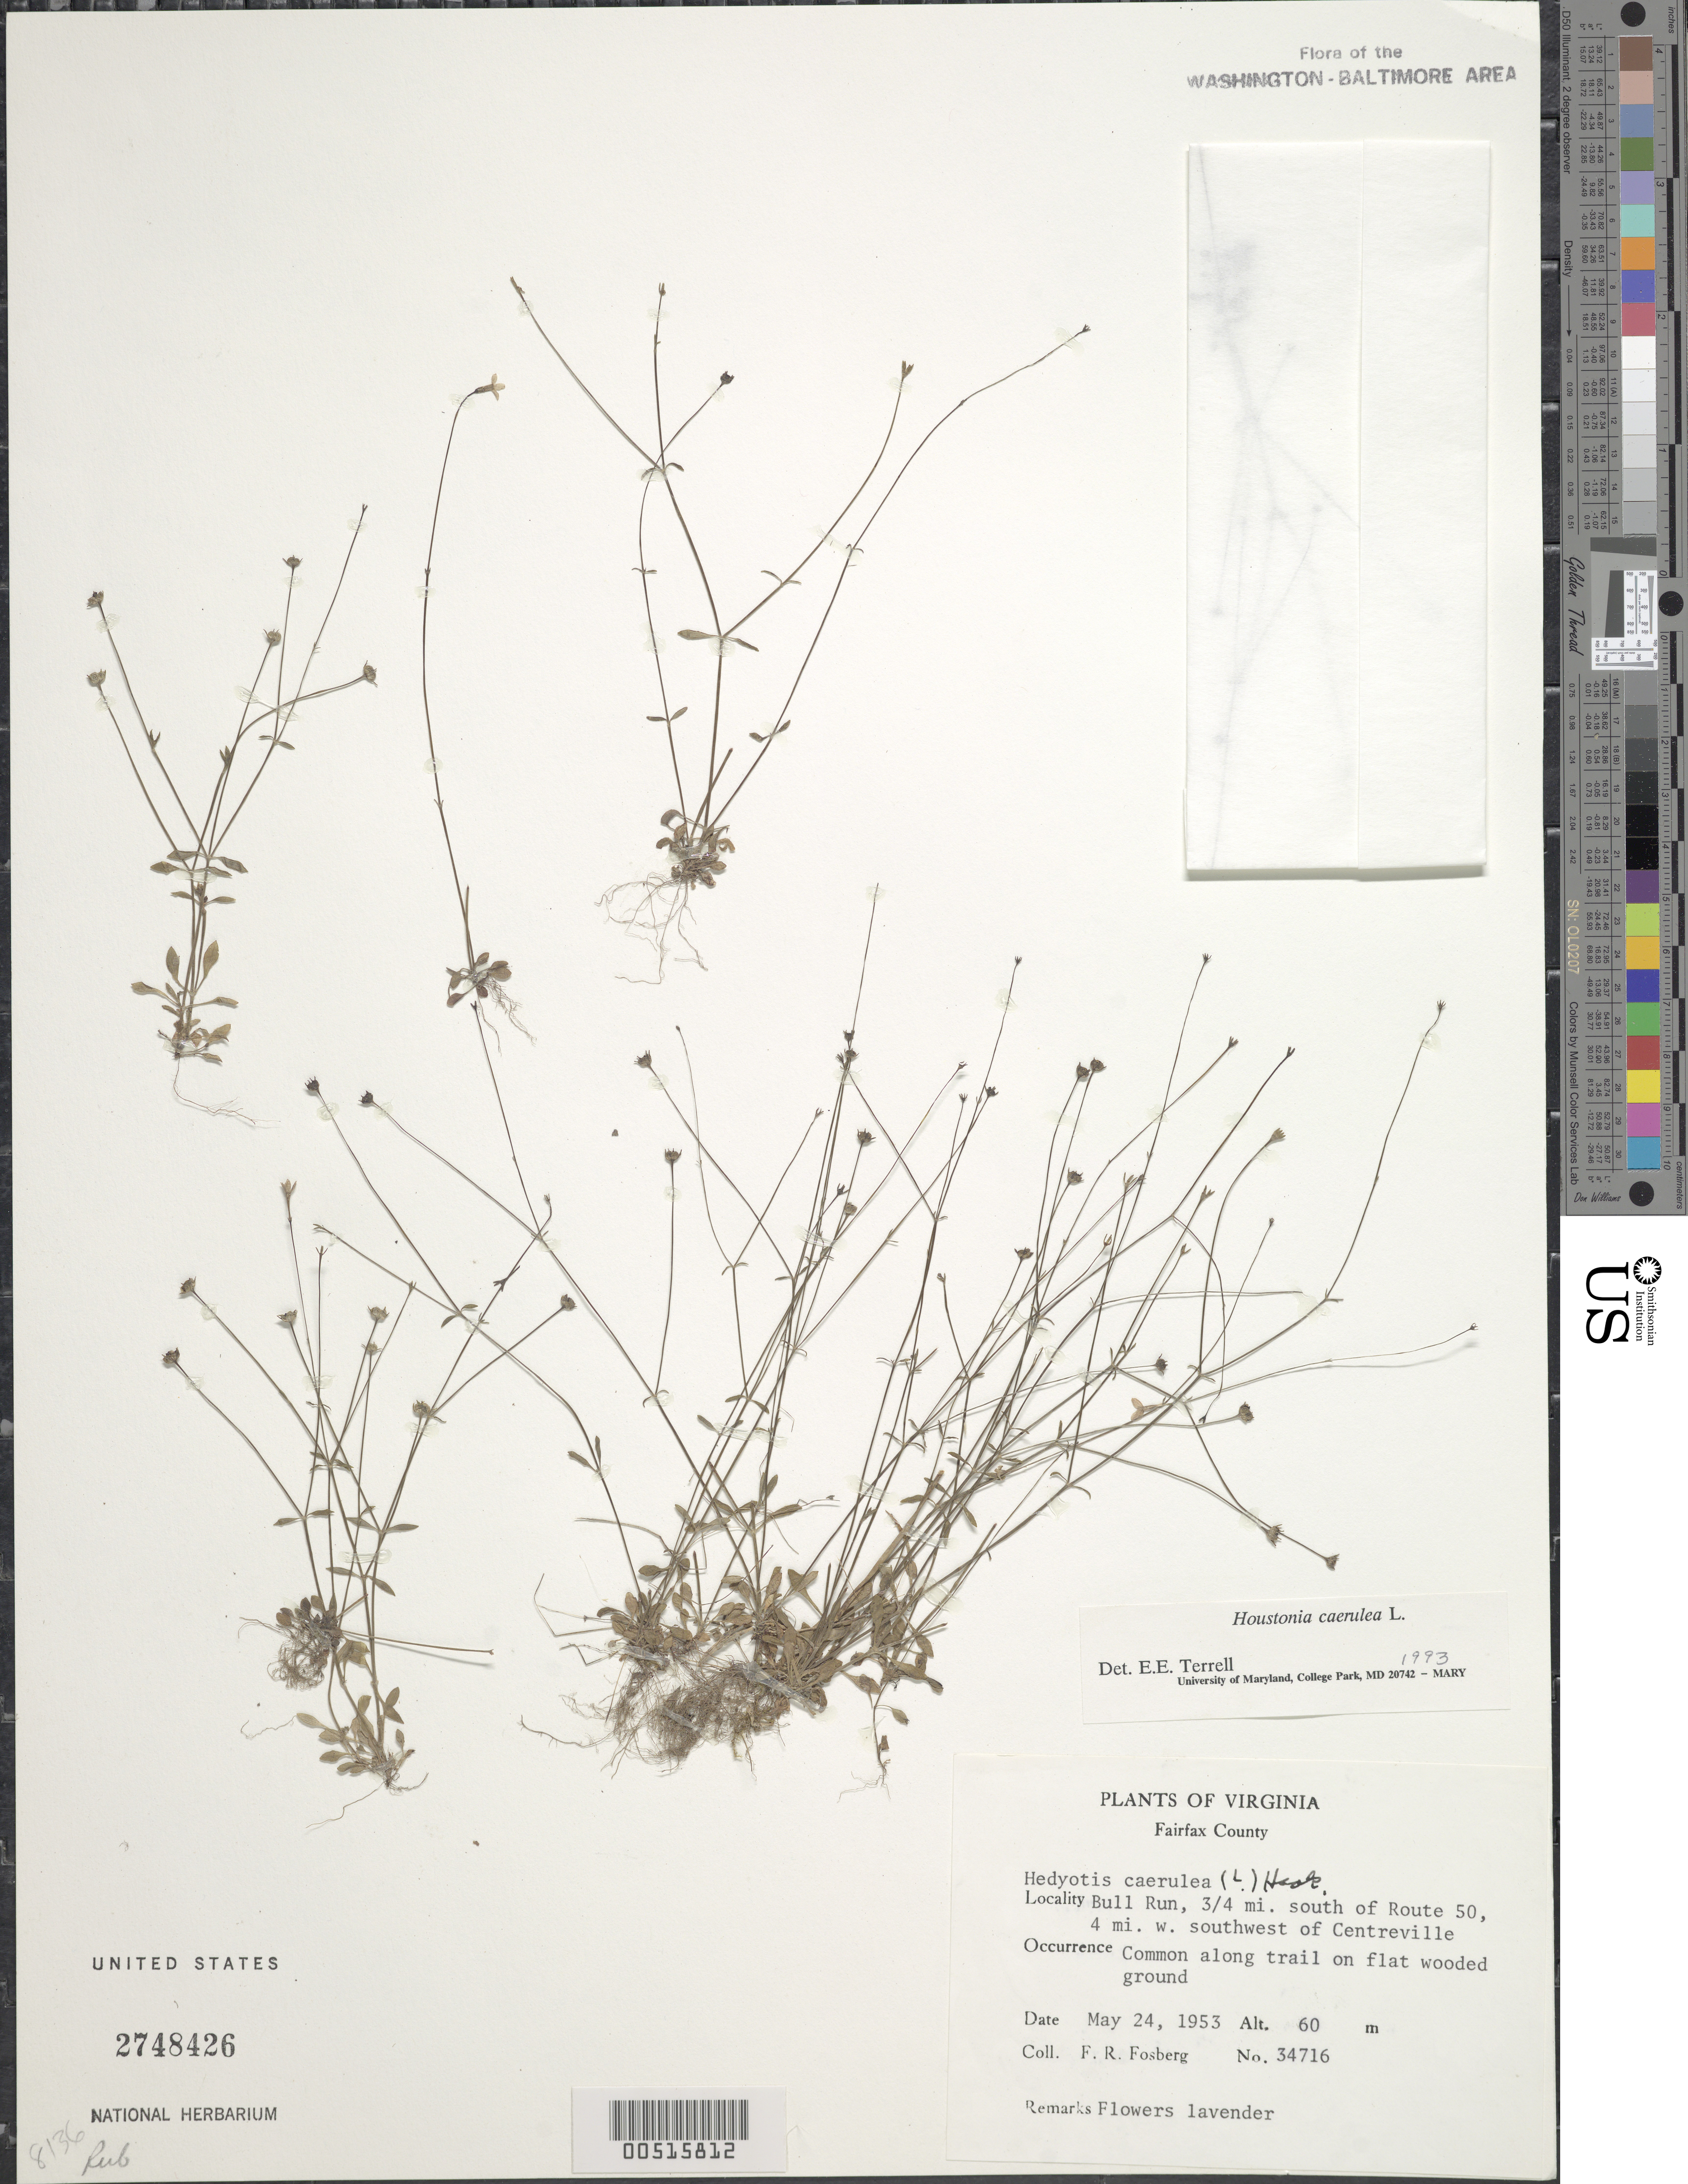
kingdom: Plantae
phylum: Tracheophyta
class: Magnoliopsida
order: Gentianales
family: Rubiaceae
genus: Houstonia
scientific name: Houstonia caerulea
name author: L.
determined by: Terrell, E. E.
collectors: F. R. Fosberg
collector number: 34716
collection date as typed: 24 May 1953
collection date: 1953-05-24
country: United States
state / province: Virginia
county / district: Fairfax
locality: Bull Run, 3/4 mi. S of Rt. 50, 4 mi. WSW of Centreville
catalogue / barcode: US 2748426